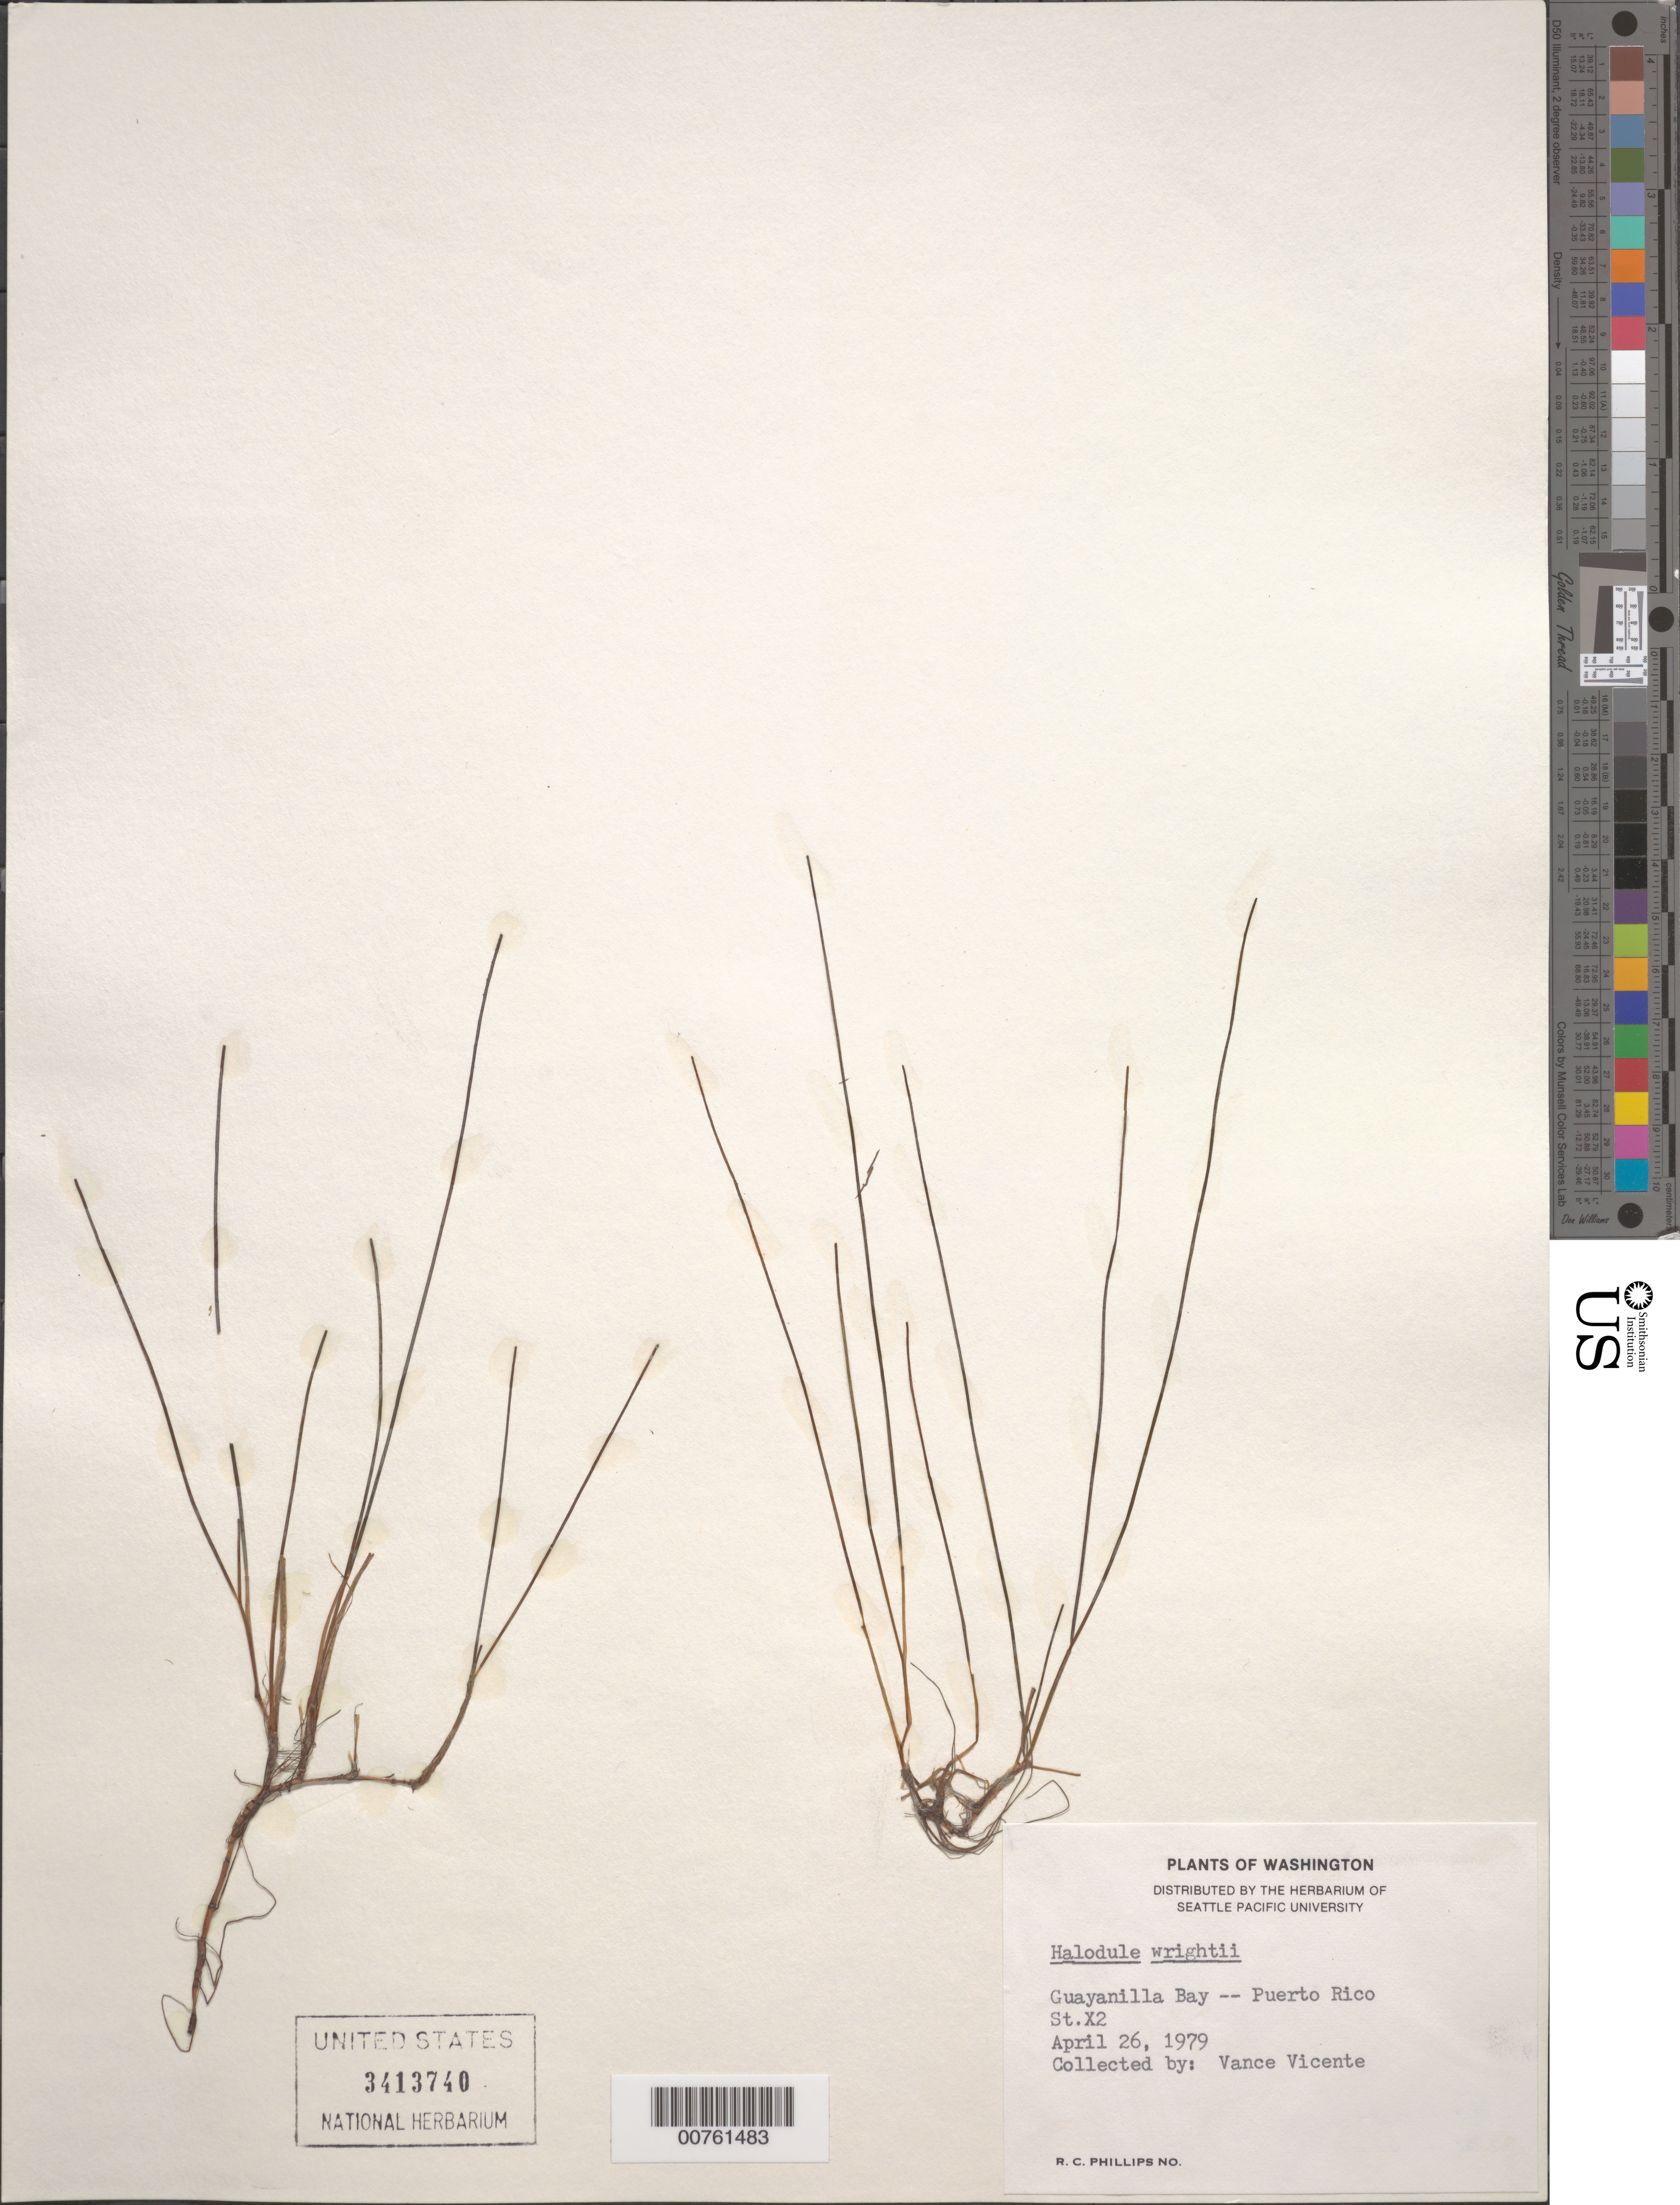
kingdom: Plantae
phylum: Tracheophyta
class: Liliopsida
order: Alismatales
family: Cymodoceaceae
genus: Halodule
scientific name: Halodule wrightii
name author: Asch.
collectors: V. Vicente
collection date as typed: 26 Apr 1979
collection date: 1979-04-26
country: Puerto Rico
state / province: Guayanilla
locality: Guayanilla: Guayanilla Bay.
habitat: St. X2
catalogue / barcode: US 3413740